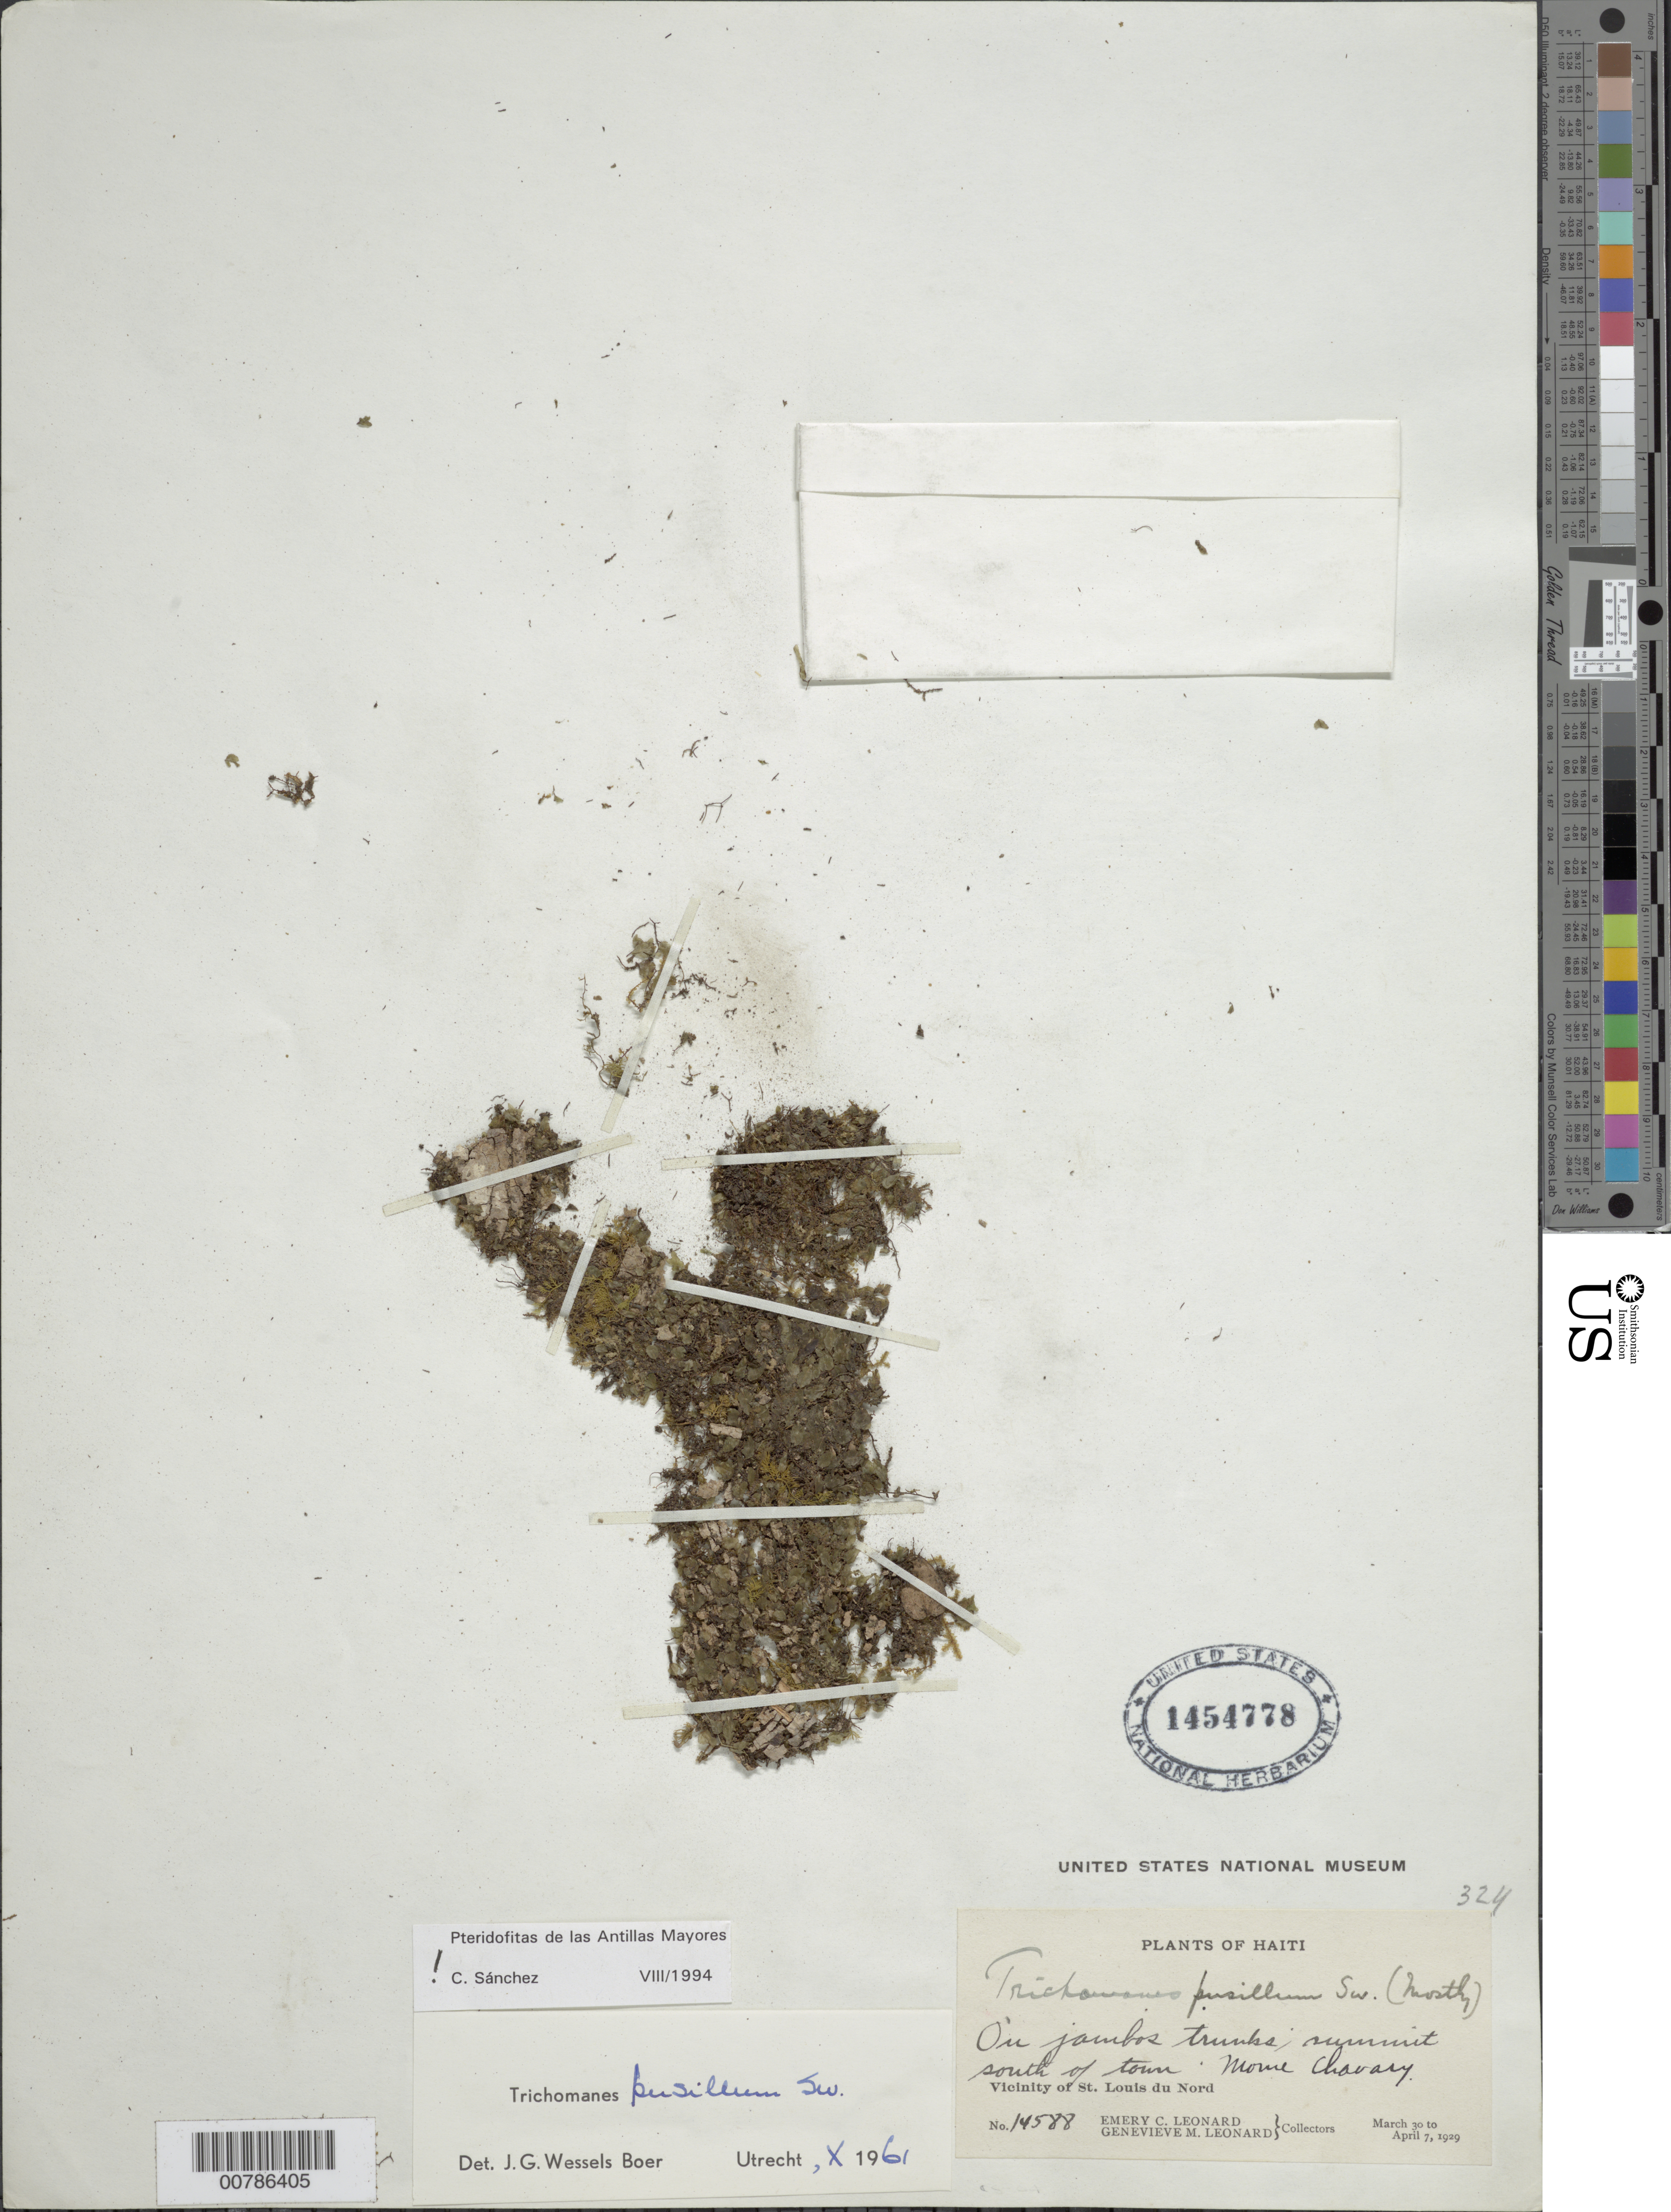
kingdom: Plantae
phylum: Tracheophyta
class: Polypodiopsida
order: Hymenophyllales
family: Hymenophyllaceae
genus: Didymoglossum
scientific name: Didymoglossum pusillum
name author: (Sw.) Desv.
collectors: E. C. Leonard & G. M. Leonard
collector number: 14588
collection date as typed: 30 Mar 1929 07 Apr 1929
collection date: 1929-03-30/1929-04-07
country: Haiti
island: Hispaniola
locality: St. Louis du Nord vicinity, Morne Chavary, summit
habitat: On jambos trunks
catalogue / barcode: US 1454778